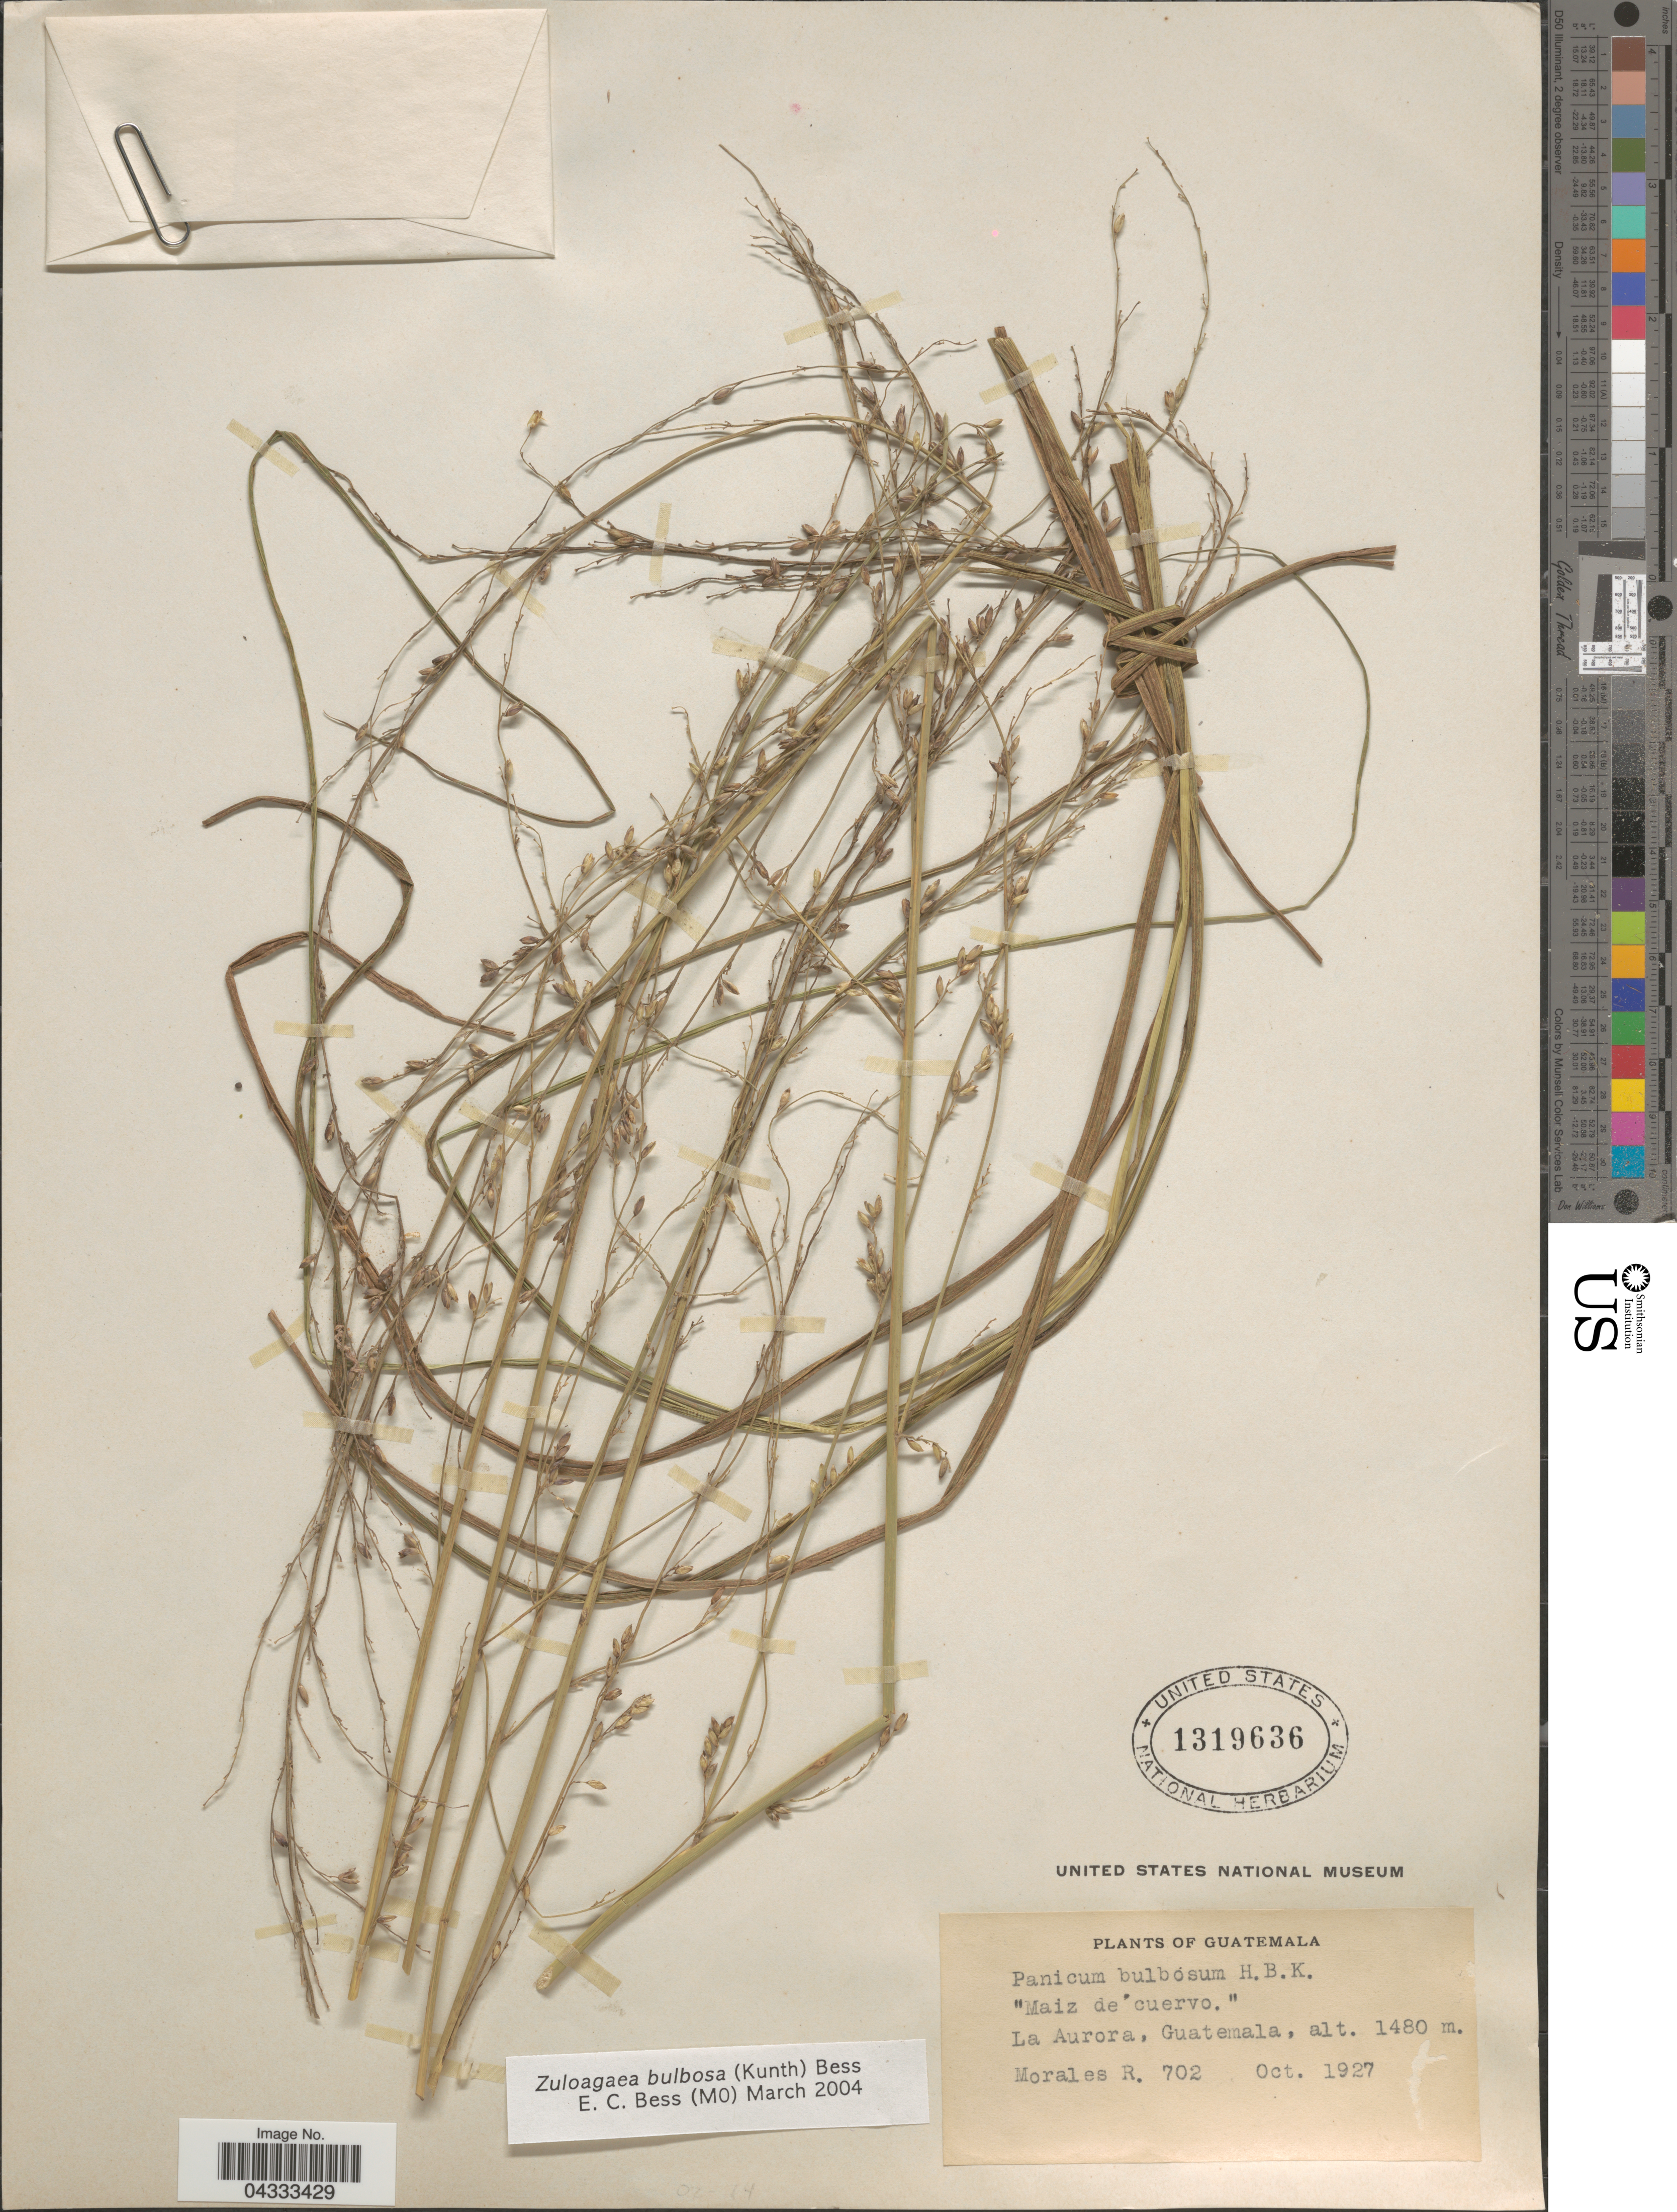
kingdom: Plantae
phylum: Tracheophyta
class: Liliopsida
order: Poales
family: Poaceae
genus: Zuloagaea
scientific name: Zuloagaea bulbosa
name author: (Kunth) E. Bess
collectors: R. Morales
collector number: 702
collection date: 1927-10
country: Guatemala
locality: La Aurora.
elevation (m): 1480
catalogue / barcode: US 1319636